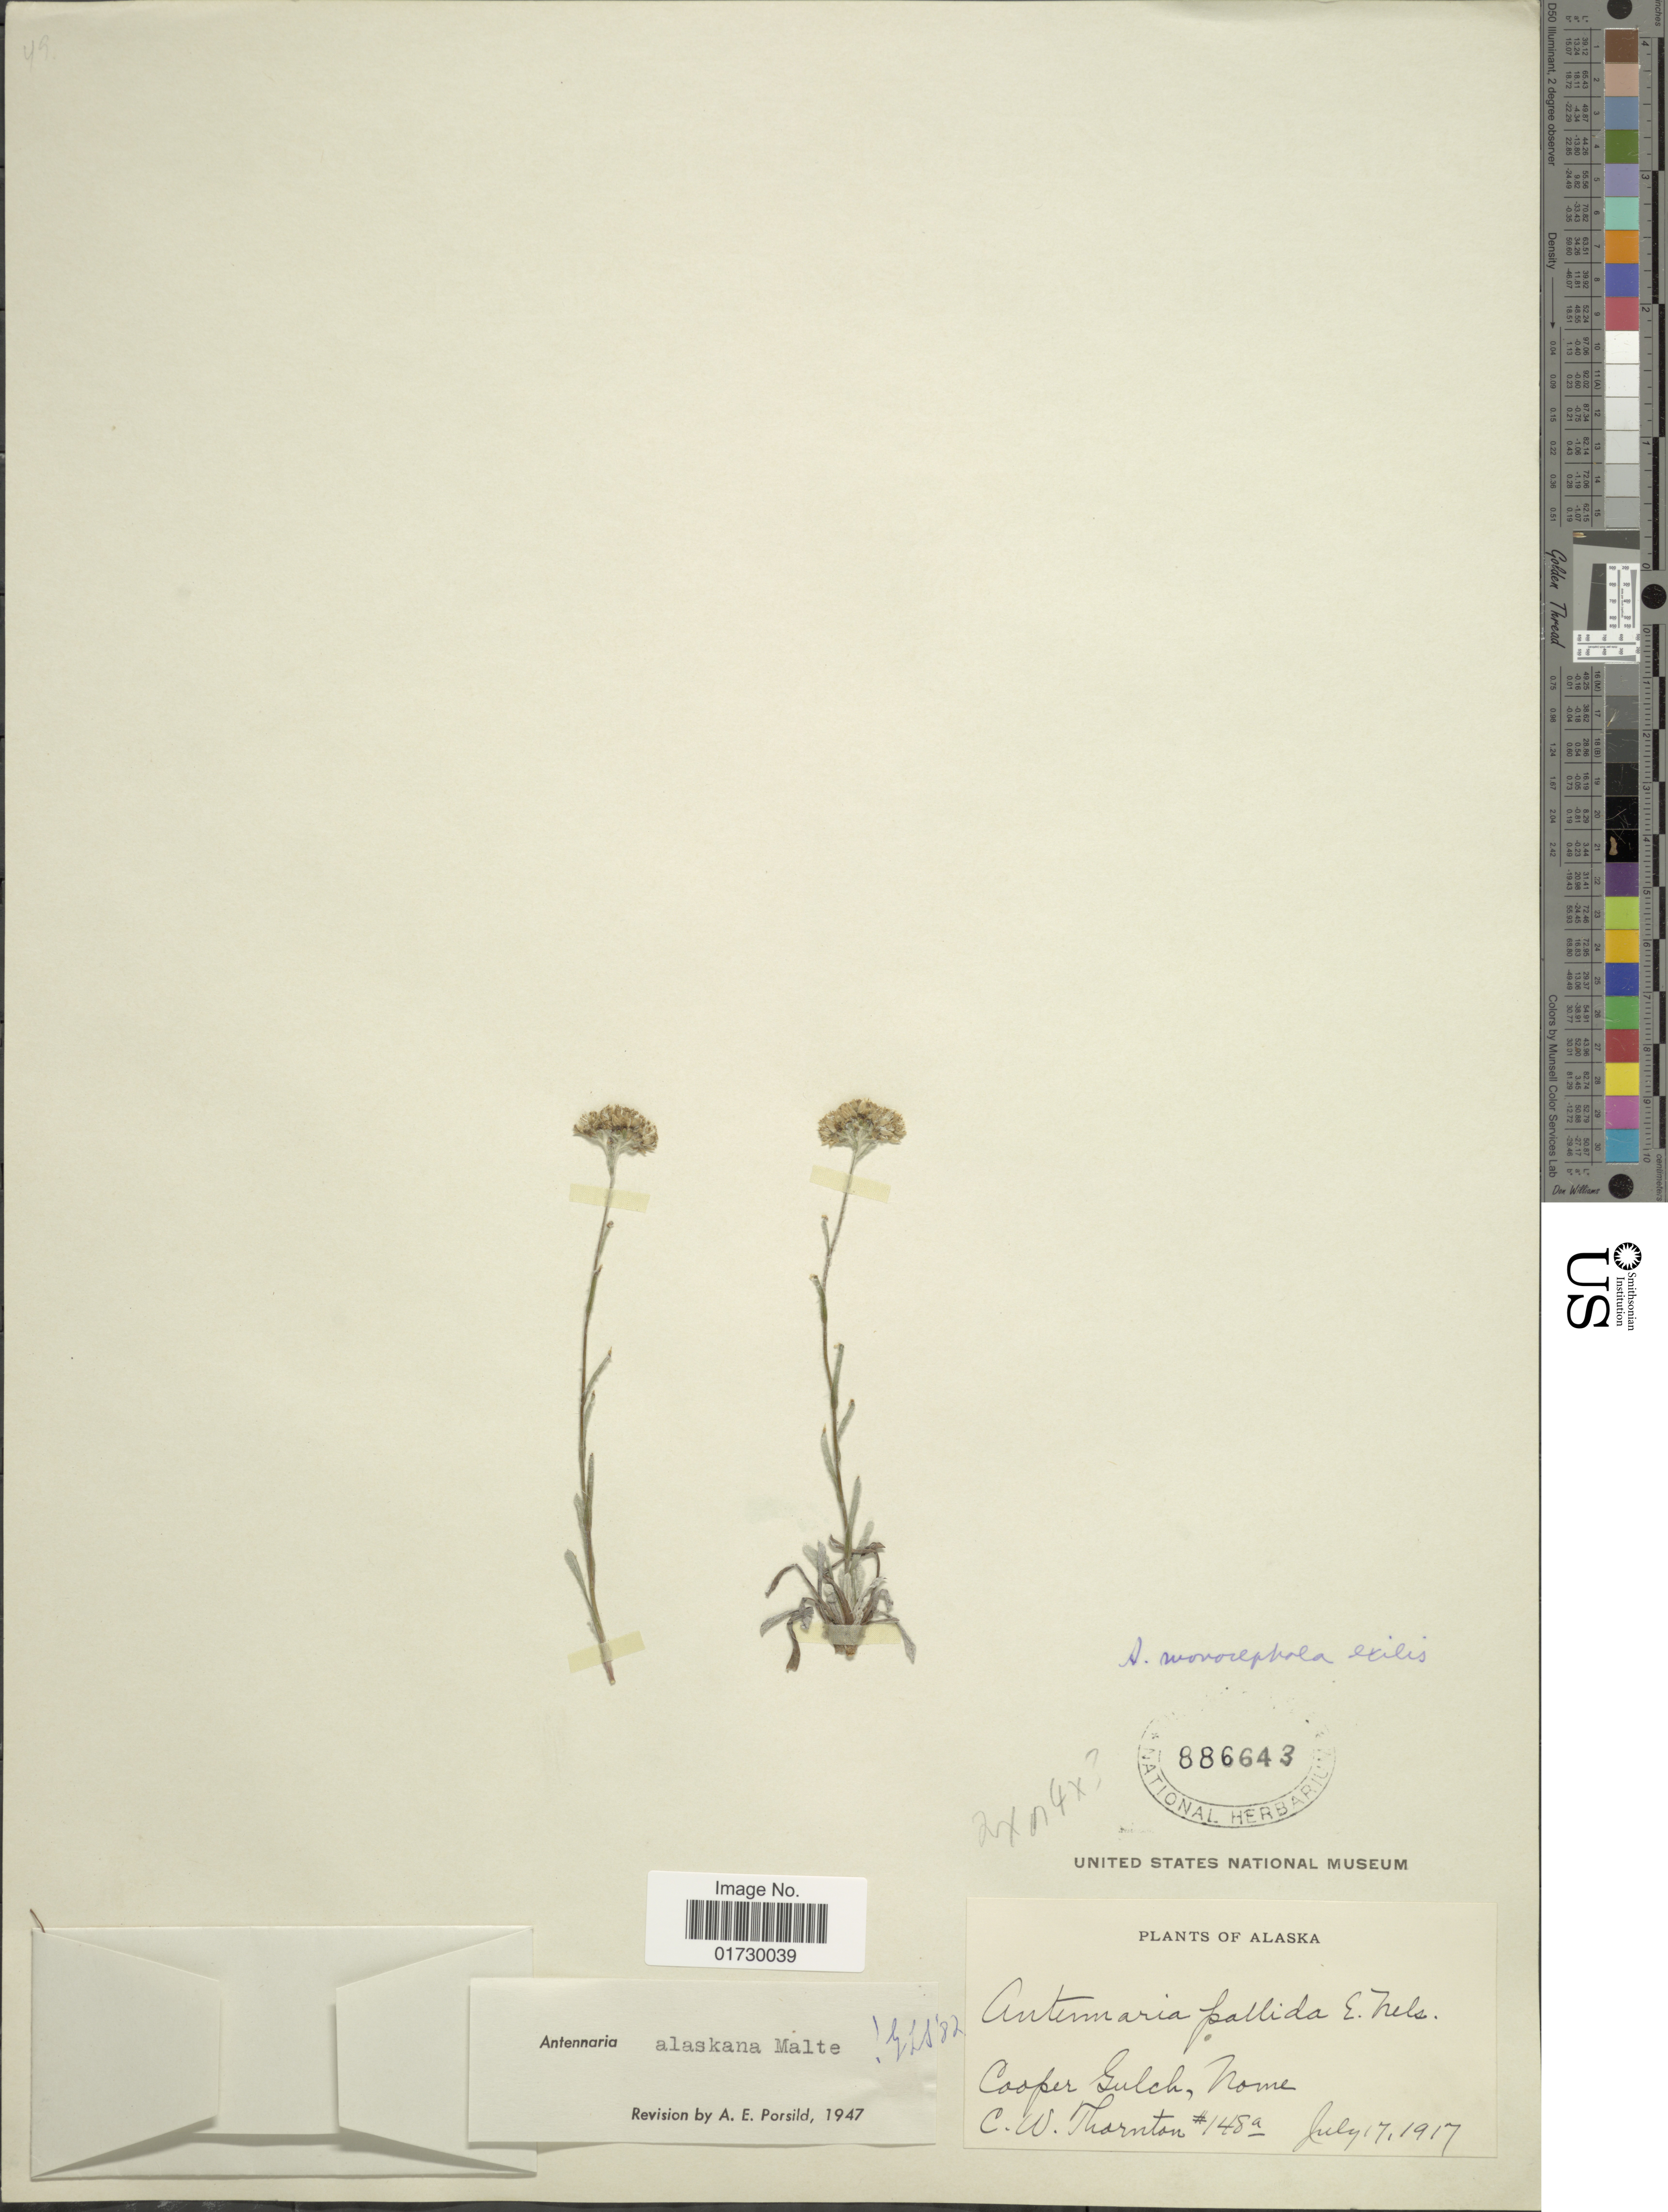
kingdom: Plantae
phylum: Tracheophyta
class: Magnoliopsida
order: Asterales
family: Asteraceae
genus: Antennaria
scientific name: Antennaria alaskana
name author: Malte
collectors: C. Thornton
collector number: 148a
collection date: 1917-07-17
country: United States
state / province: Alaska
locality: Cooper Gulch, Nome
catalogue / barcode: US 886643